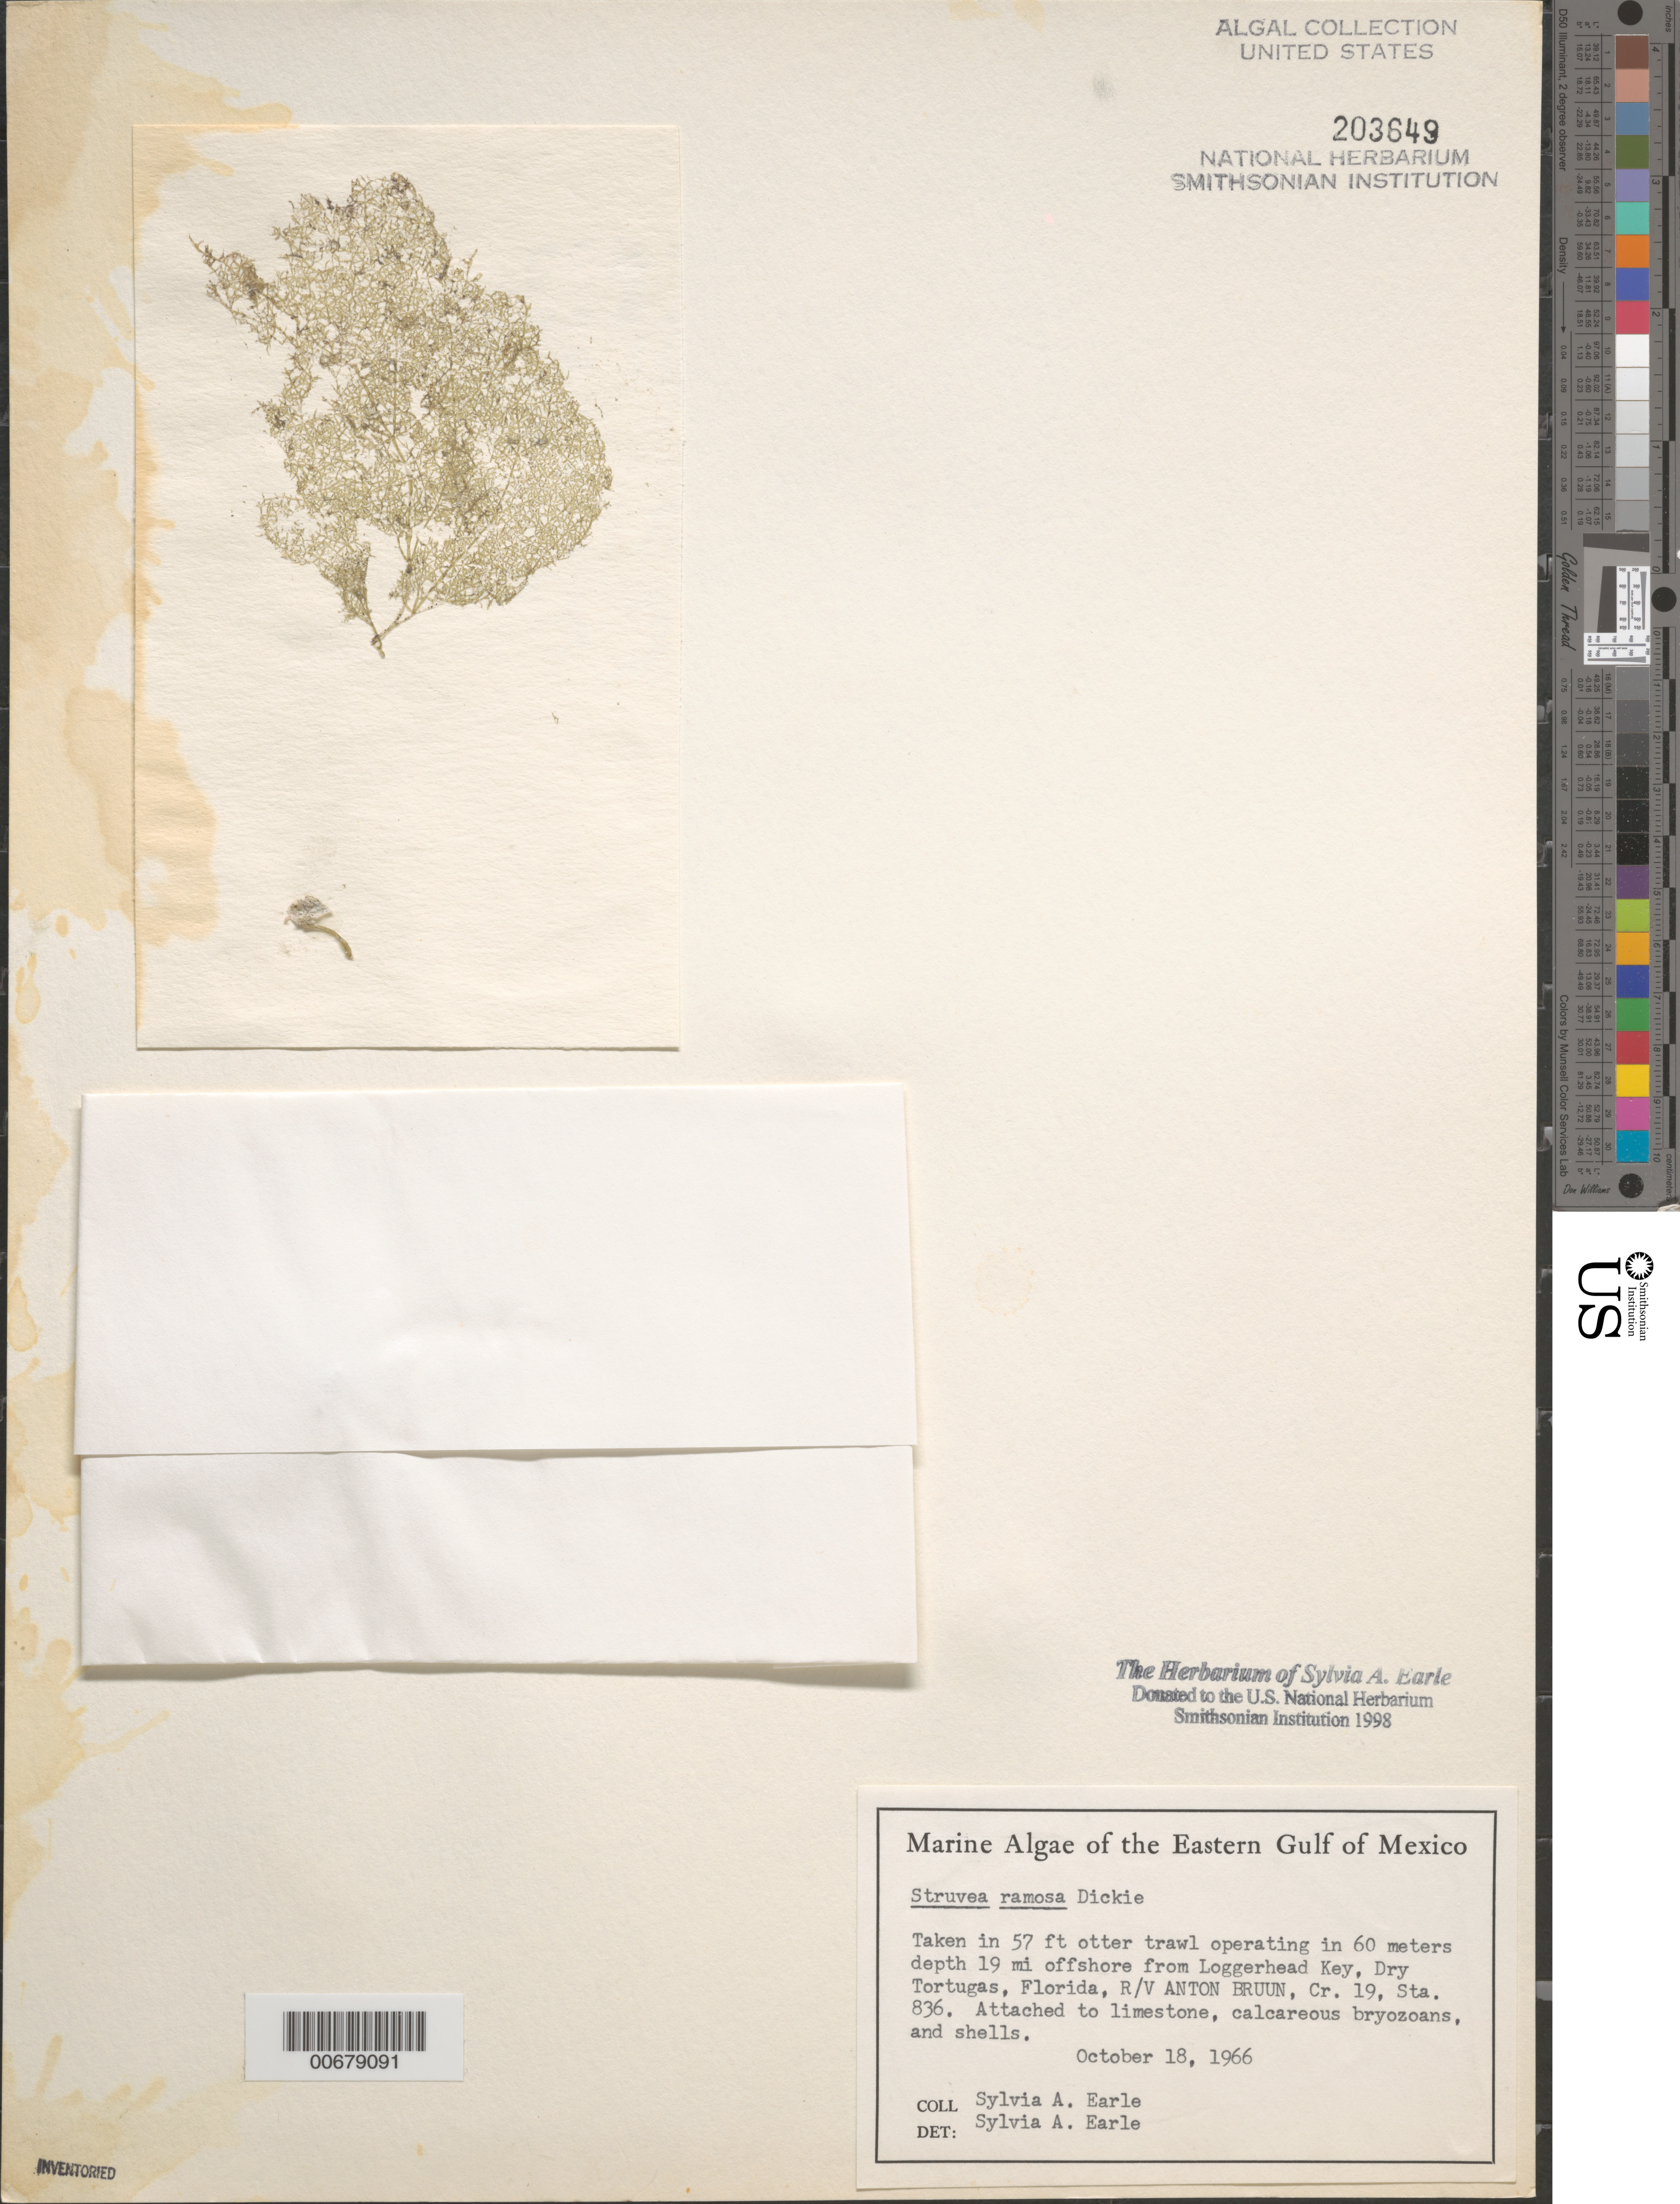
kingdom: Plantae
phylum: Chlorophyta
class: Ulvophyceae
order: Siphonocladales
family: Boodleaceae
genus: Phyllodictyon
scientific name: Phyllodictyon pulcherrimum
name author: J.E. Gray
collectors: S. A. Earle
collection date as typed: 18 Oct 1966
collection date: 1966-10-18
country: United States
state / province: Florida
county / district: Monroe County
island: Dry Tortugas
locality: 19 miles off Loggerhead Key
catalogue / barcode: US 203649